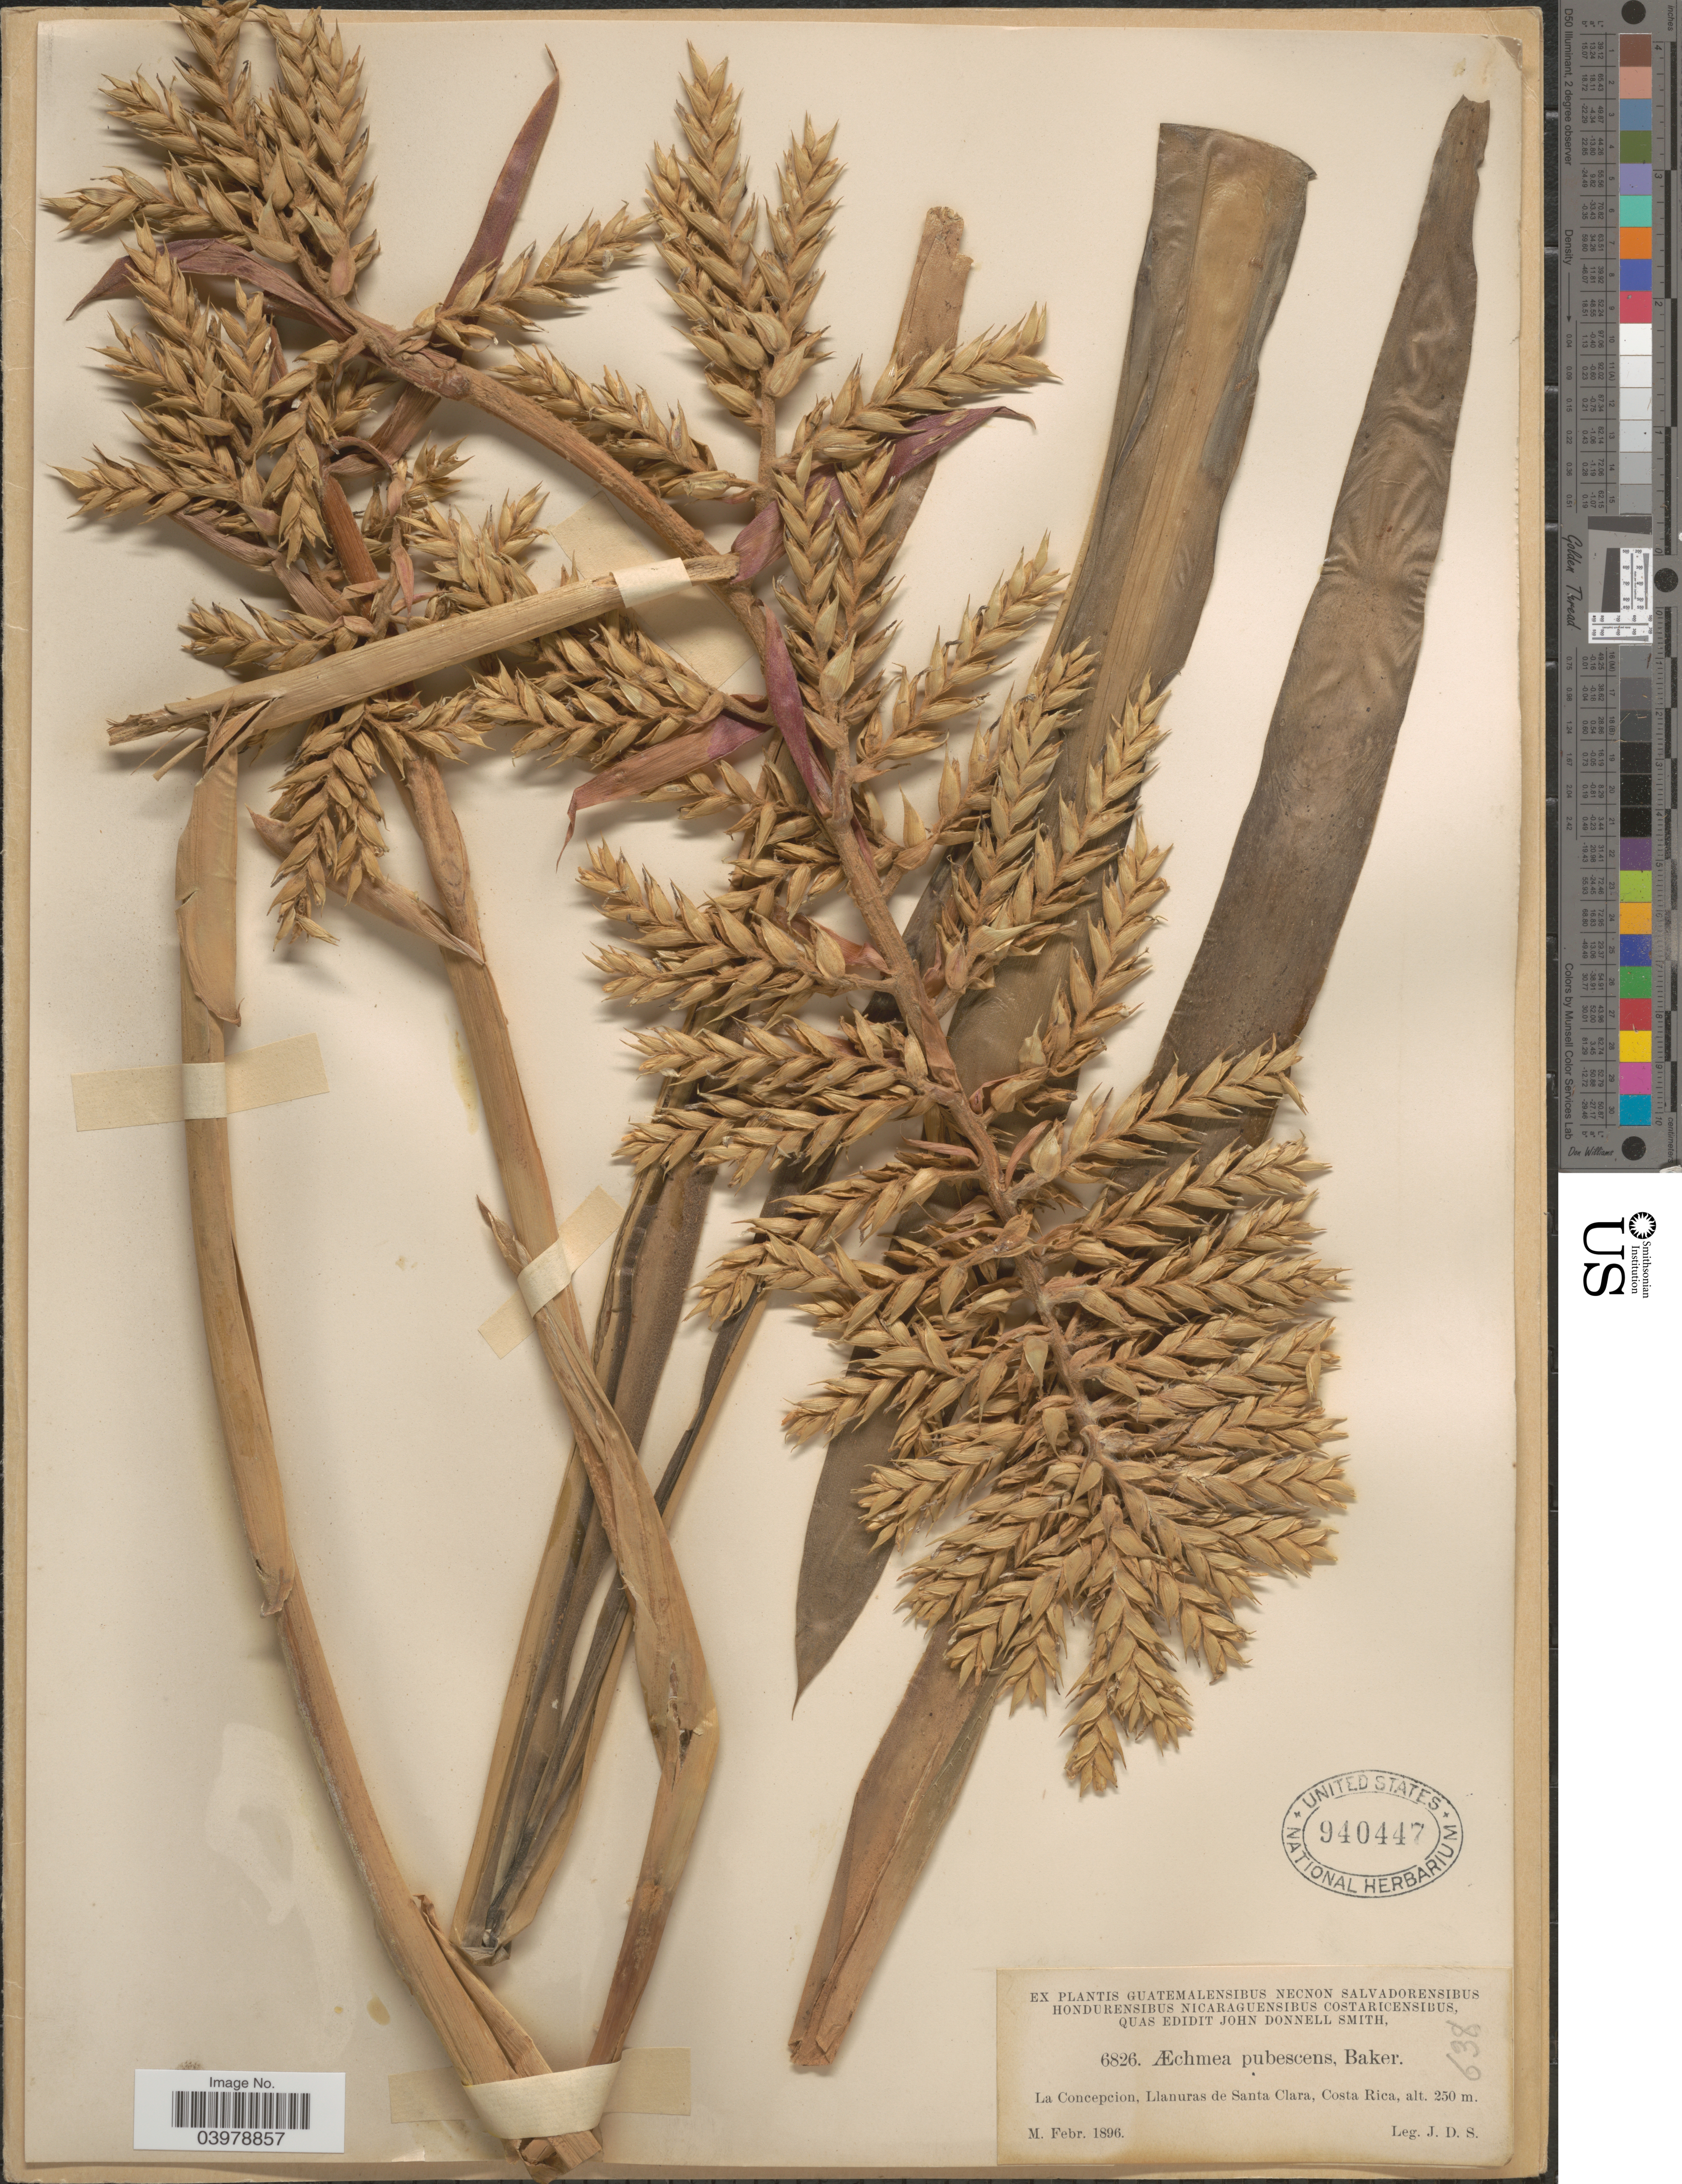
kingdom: Plantae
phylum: Tracheophyta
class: Liliopsida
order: Poales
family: Bromeliaceae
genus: Aechmea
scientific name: Aechmea pubescens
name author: Baker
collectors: J. Donnell Smith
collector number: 6826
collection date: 1896-02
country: Costa Rica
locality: La Concepcion, Llanuras de Santa Clara.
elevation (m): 250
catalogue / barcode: US 940447